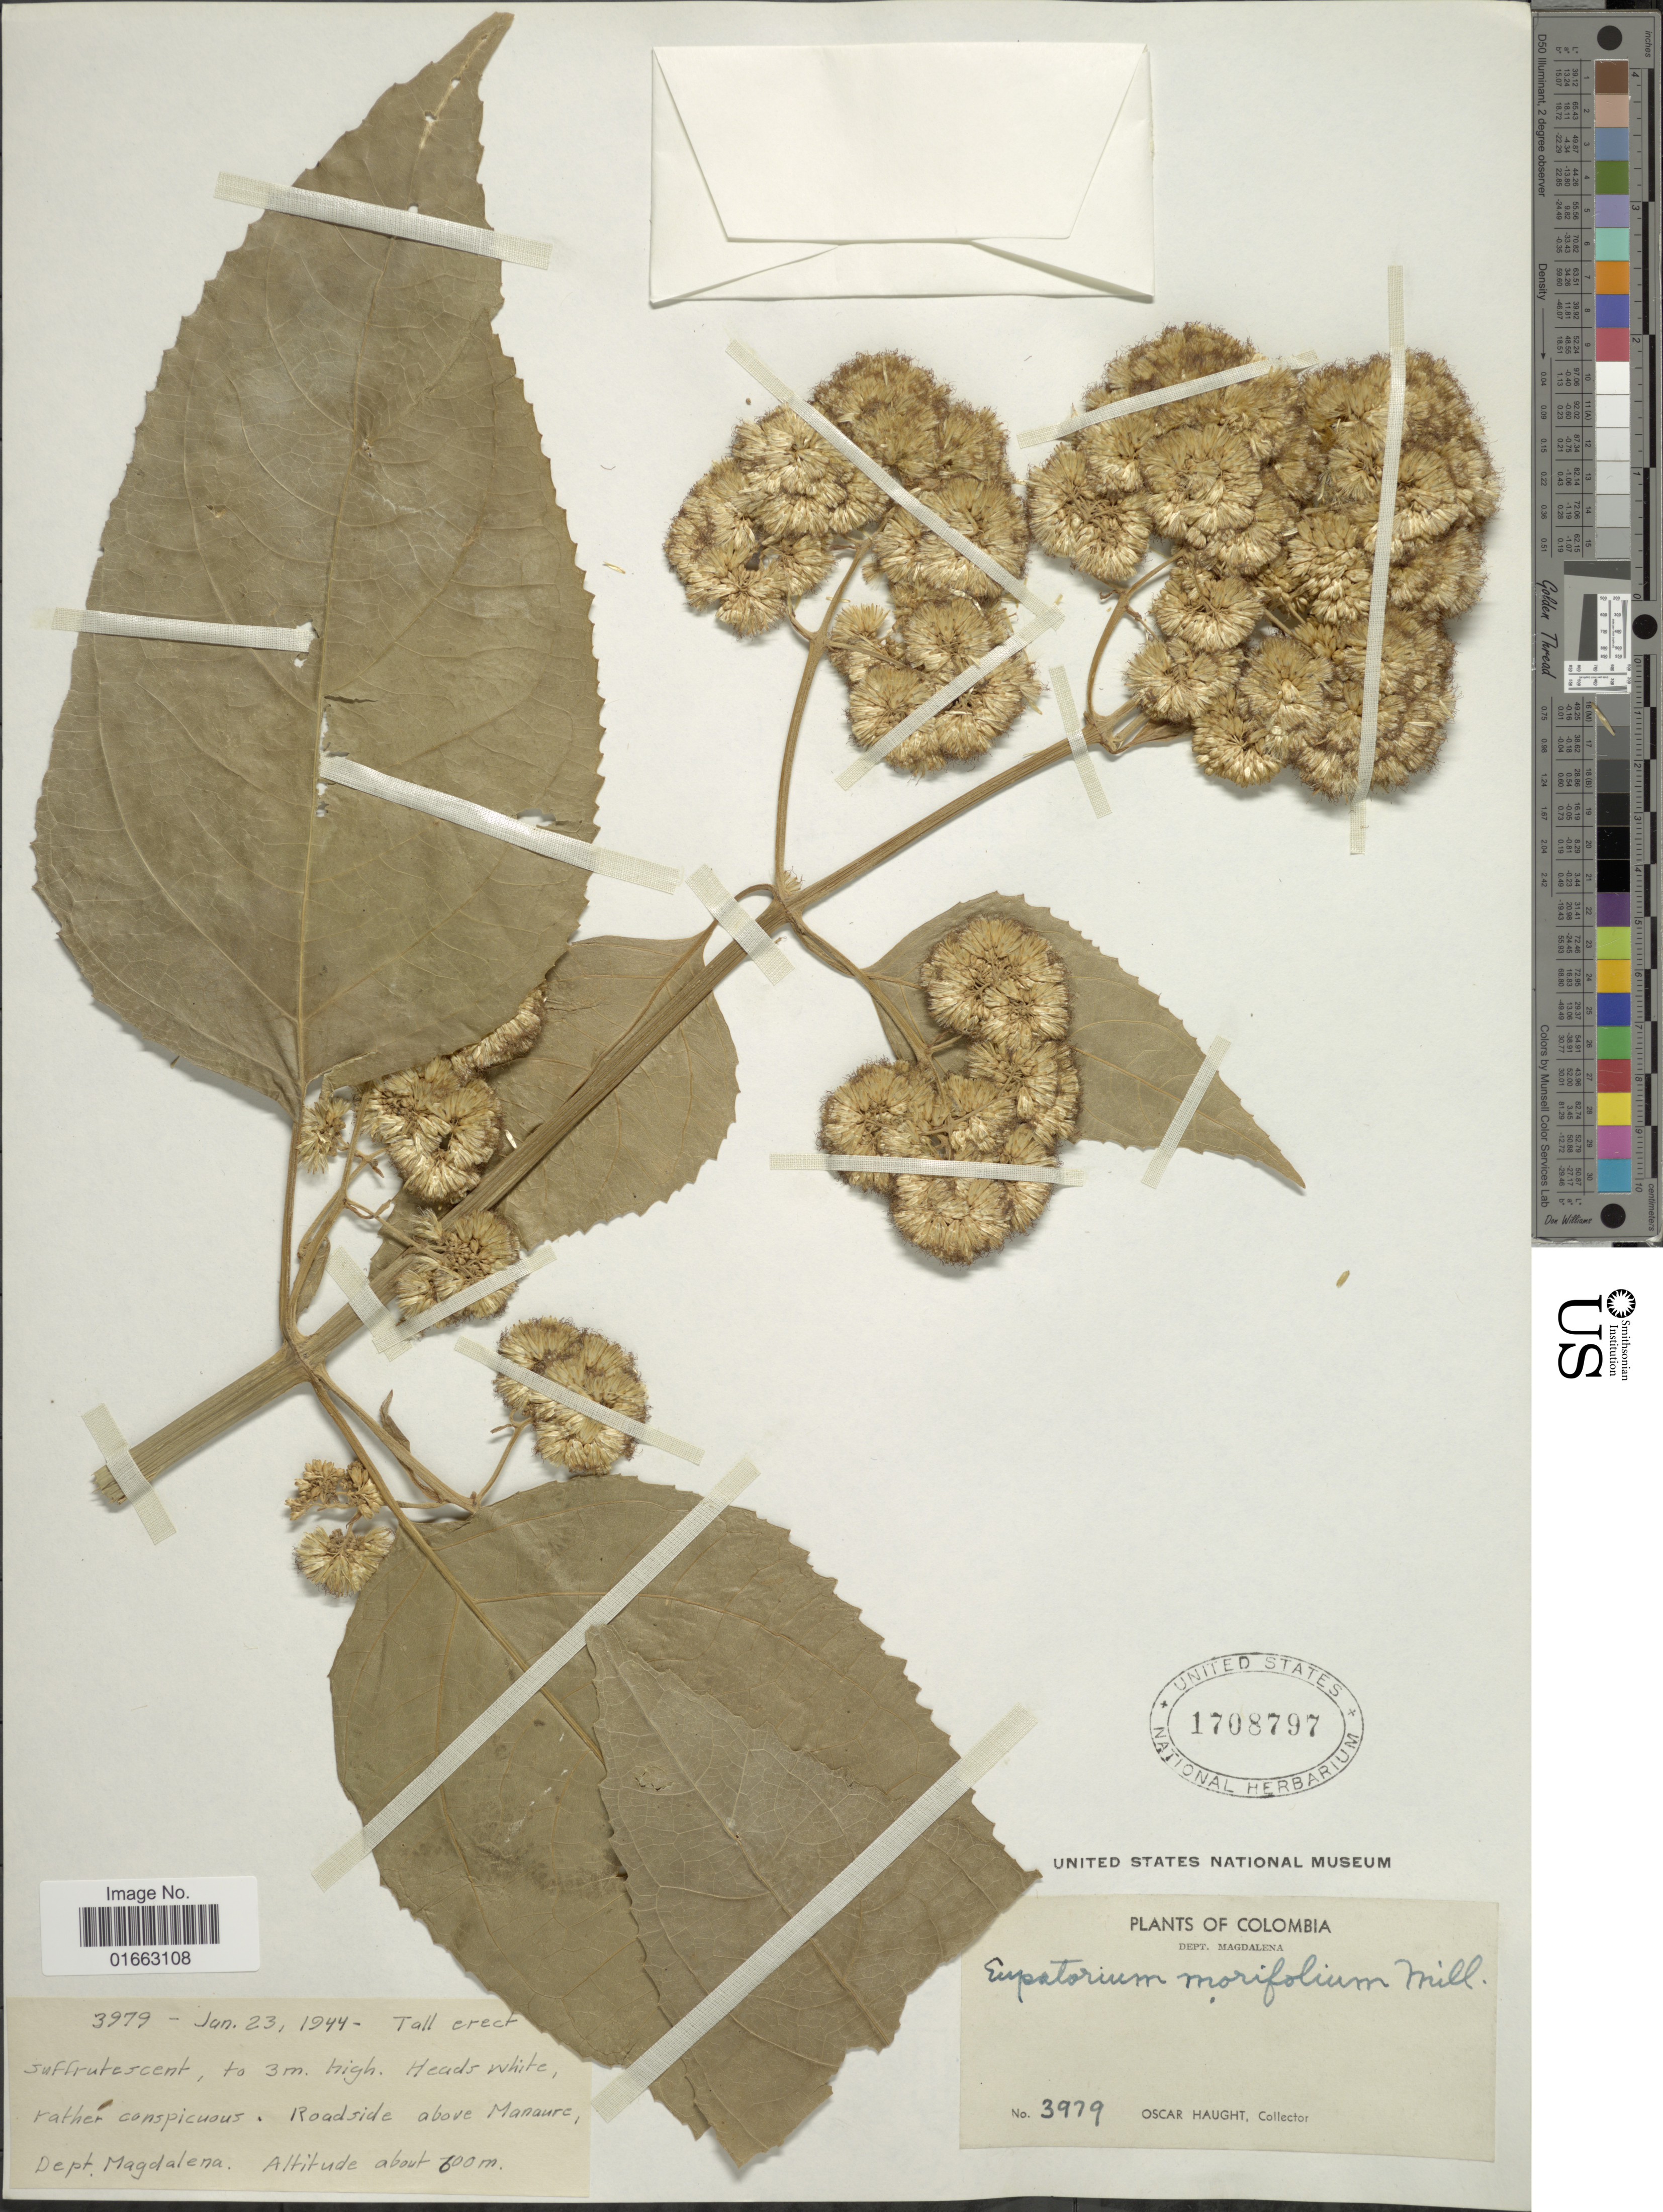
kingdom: Plantae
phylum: Tracheophyta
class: Magnoliopsida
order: Asterales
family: Asteraceae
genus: Critonia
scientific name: Critonia morifolia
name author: (Mill.) R.M. King & H. Rob.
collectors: O. L. Haught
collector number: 3979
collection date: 1944-01-23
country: Colombia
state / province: Magdalena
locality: Roadside above Manaure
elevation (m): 600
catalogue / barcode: US 1708797